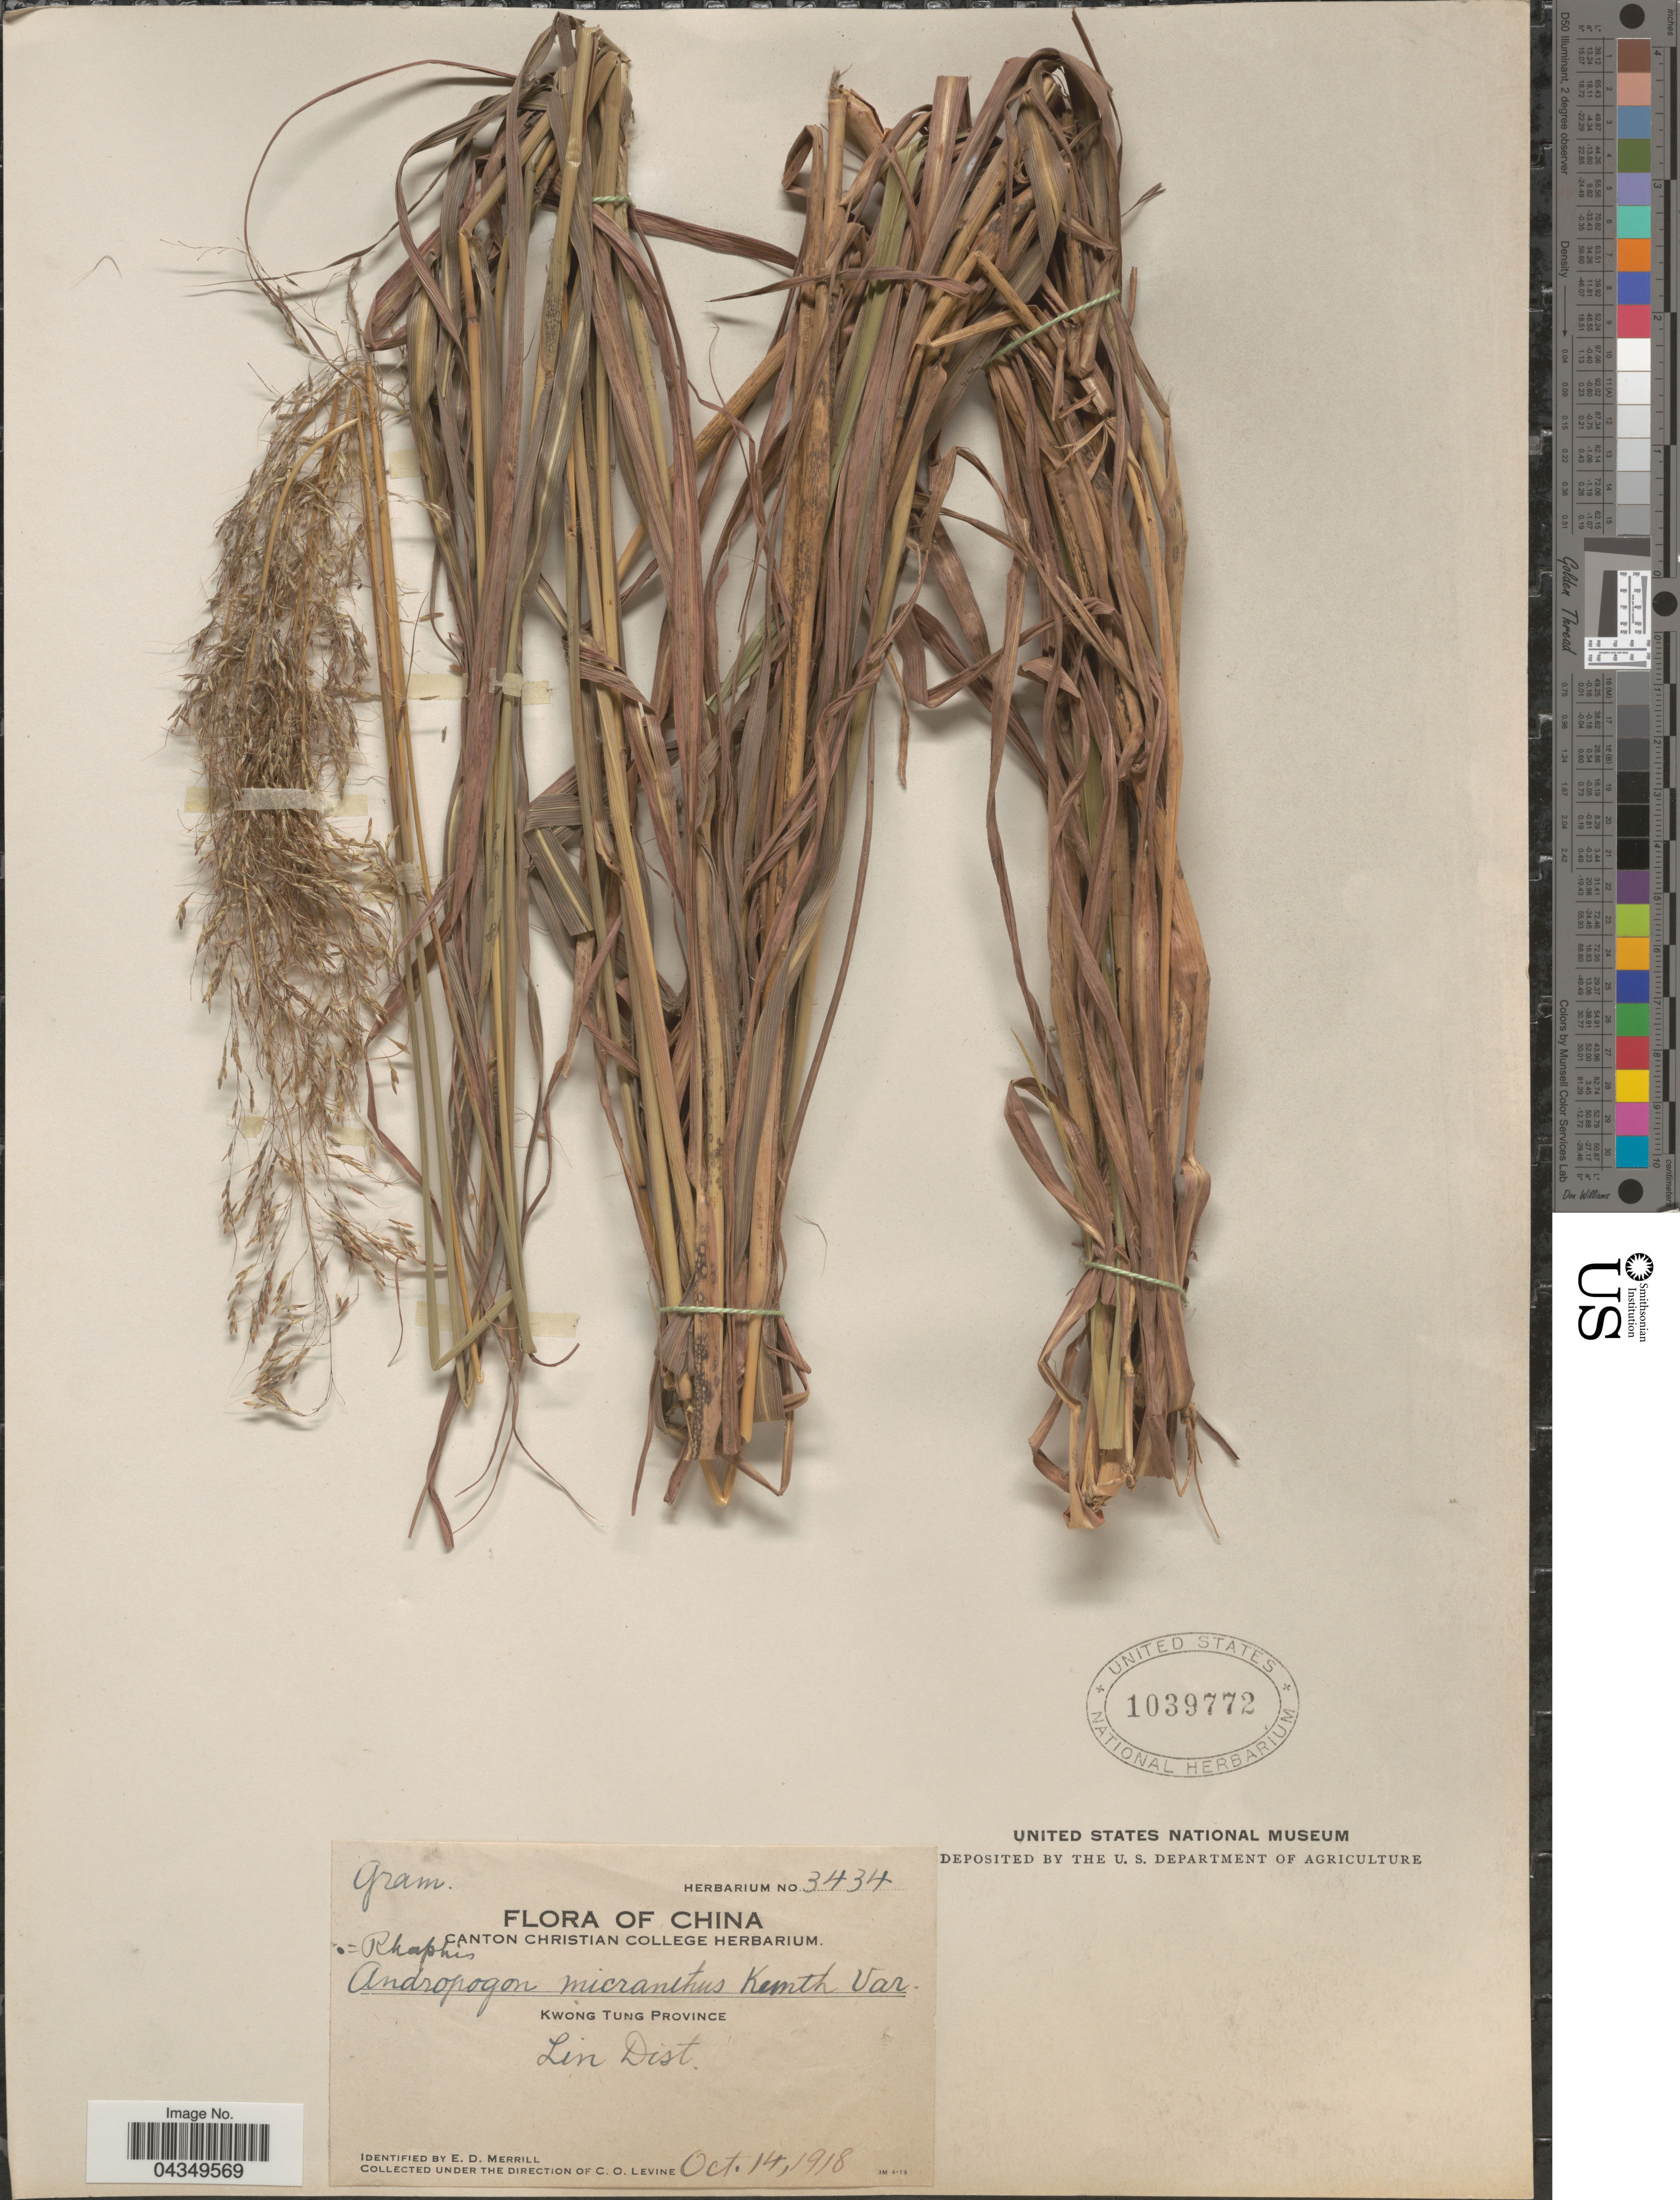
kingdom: Plantae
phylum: Tracheophyta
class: Liliopsida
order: Poales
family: Poaceae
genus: Capillipedium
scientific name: Capillipedium parviflorum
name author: (R. Br.) Stapf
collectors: C. O. Levine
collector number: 3434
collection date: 1918-10-14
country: China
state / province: Guangdong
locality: Kwong Tung Province. Lin Dist.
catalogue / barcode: US 1039772